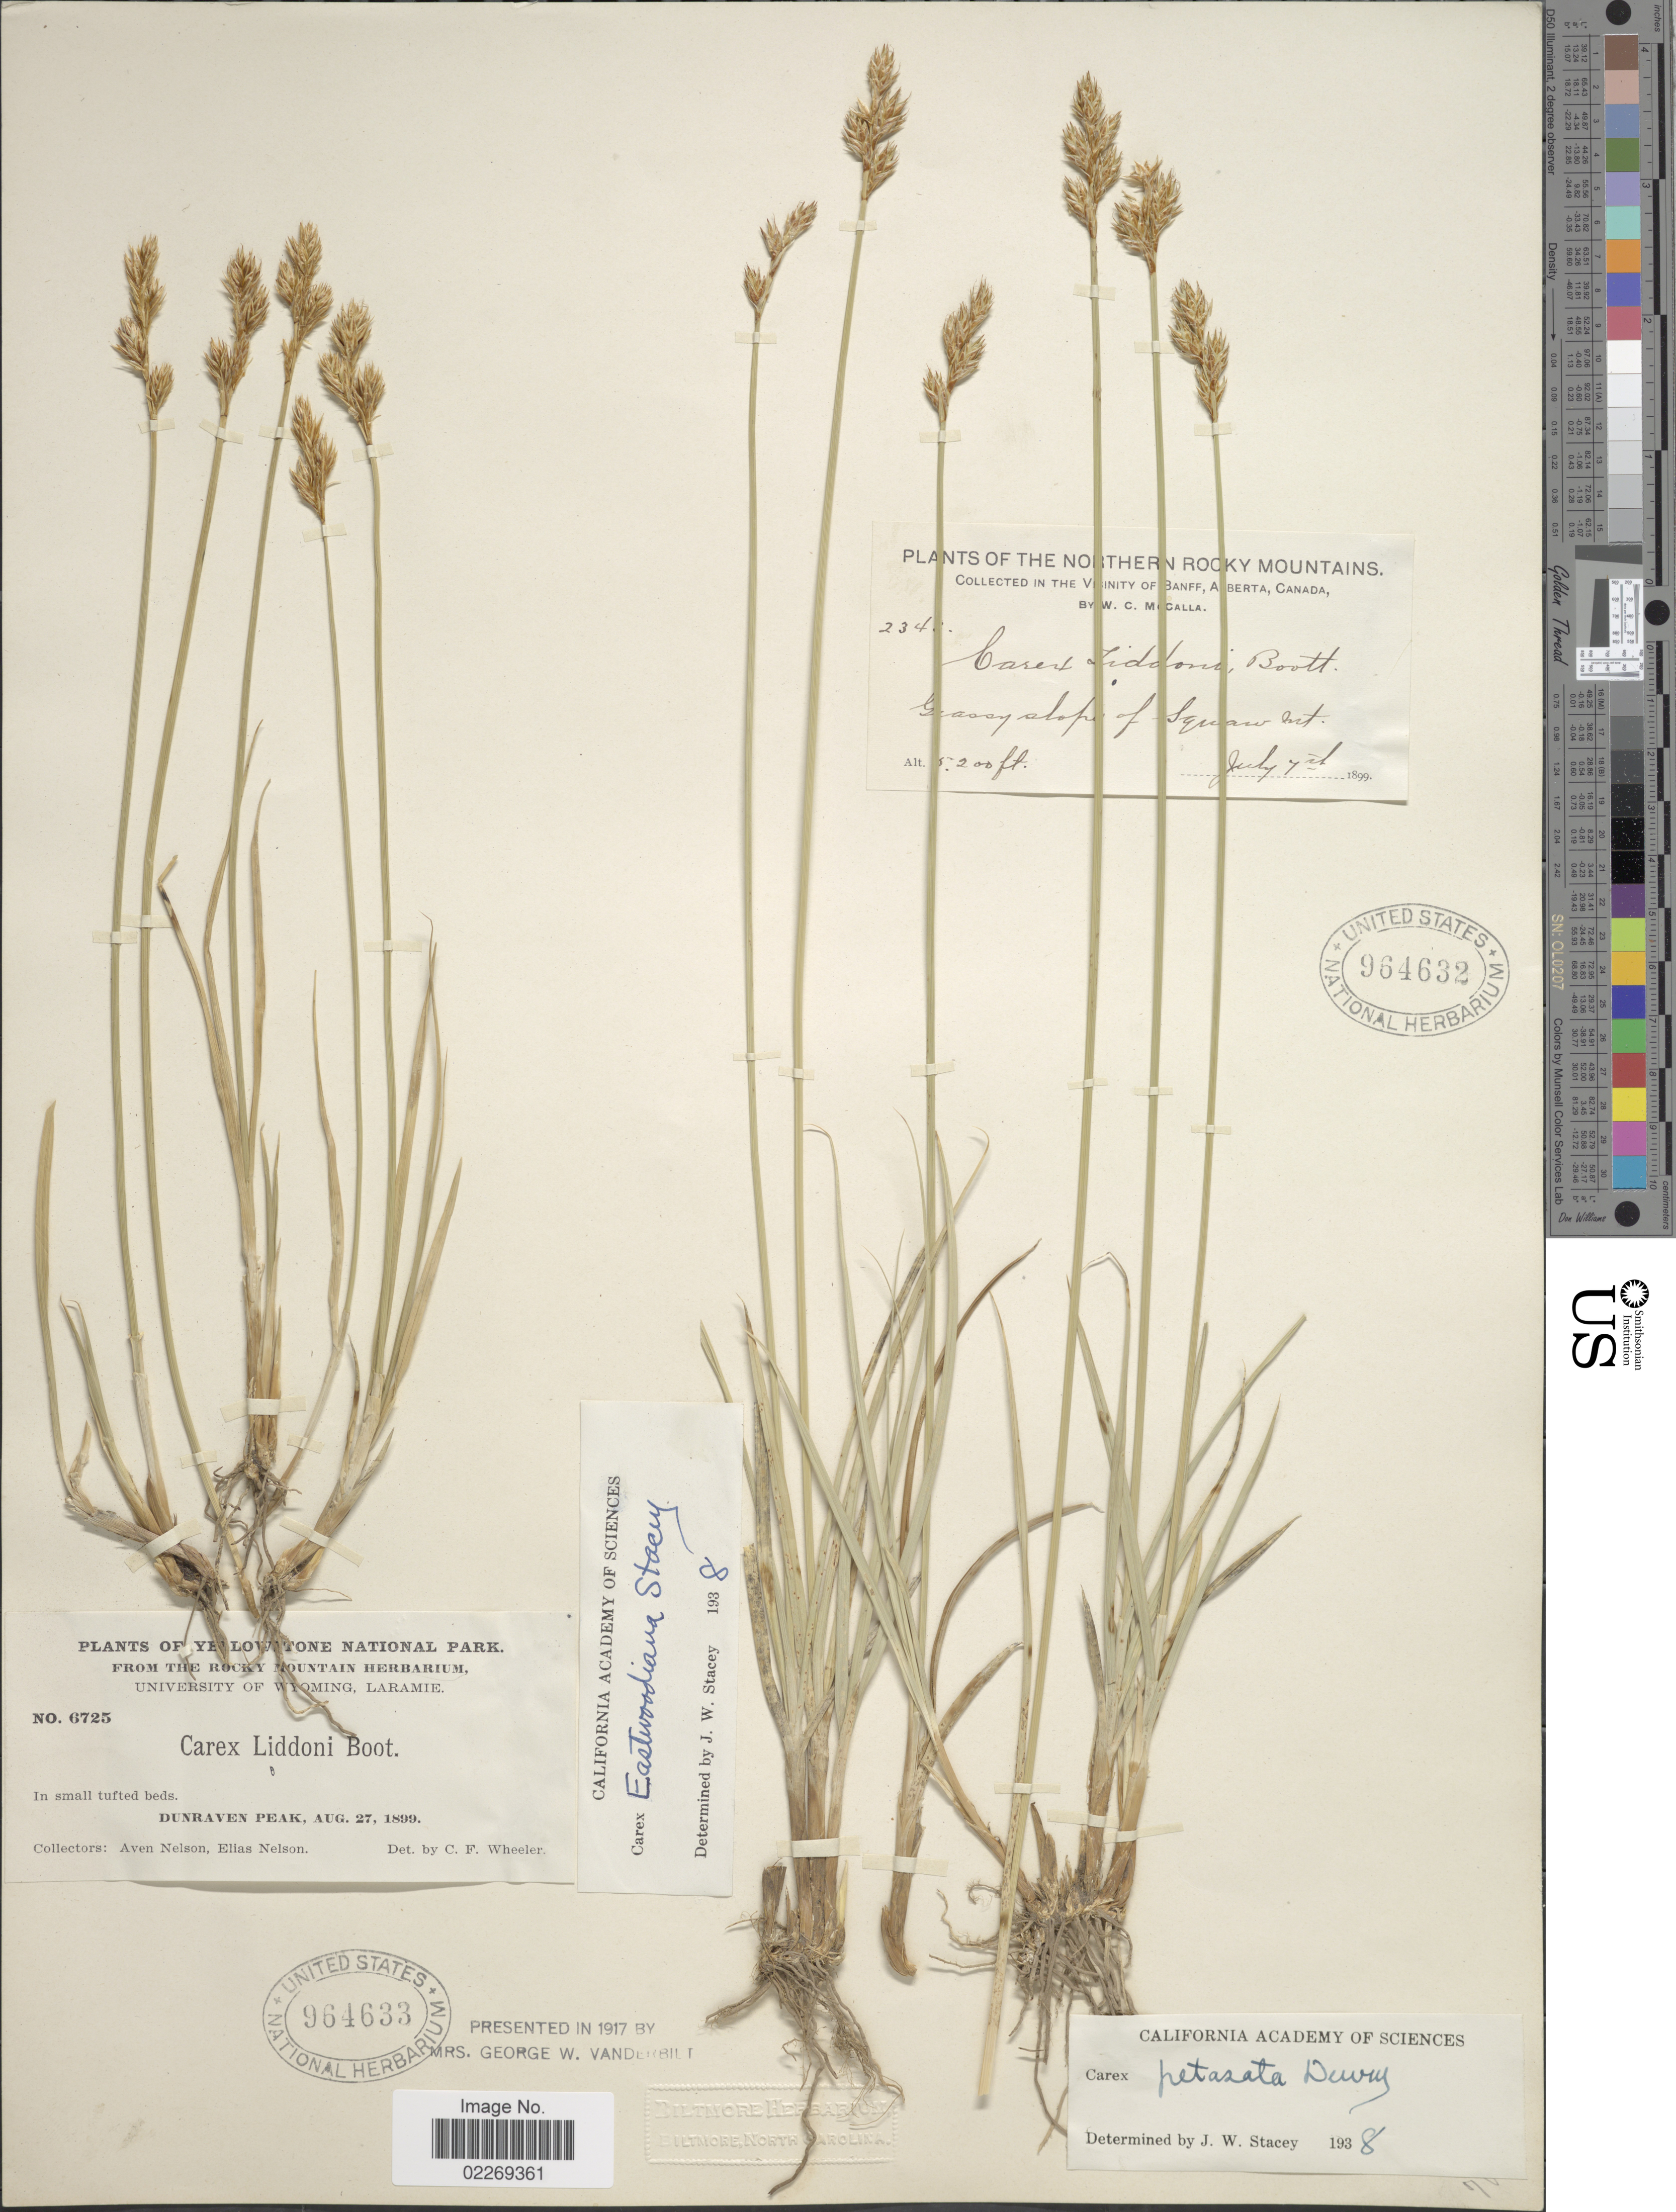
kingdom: Plantae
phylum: Tracheophyta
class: Liliopsida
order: Poales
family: Cyperaceae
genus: Carex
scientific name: Carex tahoensis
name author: Smiley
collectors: W. McCalla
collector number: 234!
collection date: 1899-07-07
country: Canada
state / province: Alberta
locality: Northern Rocky Mountains. The Vicinity of Banff, Grassy slope of Squaw Mt.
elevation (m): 1585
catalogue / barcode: US 964632-2